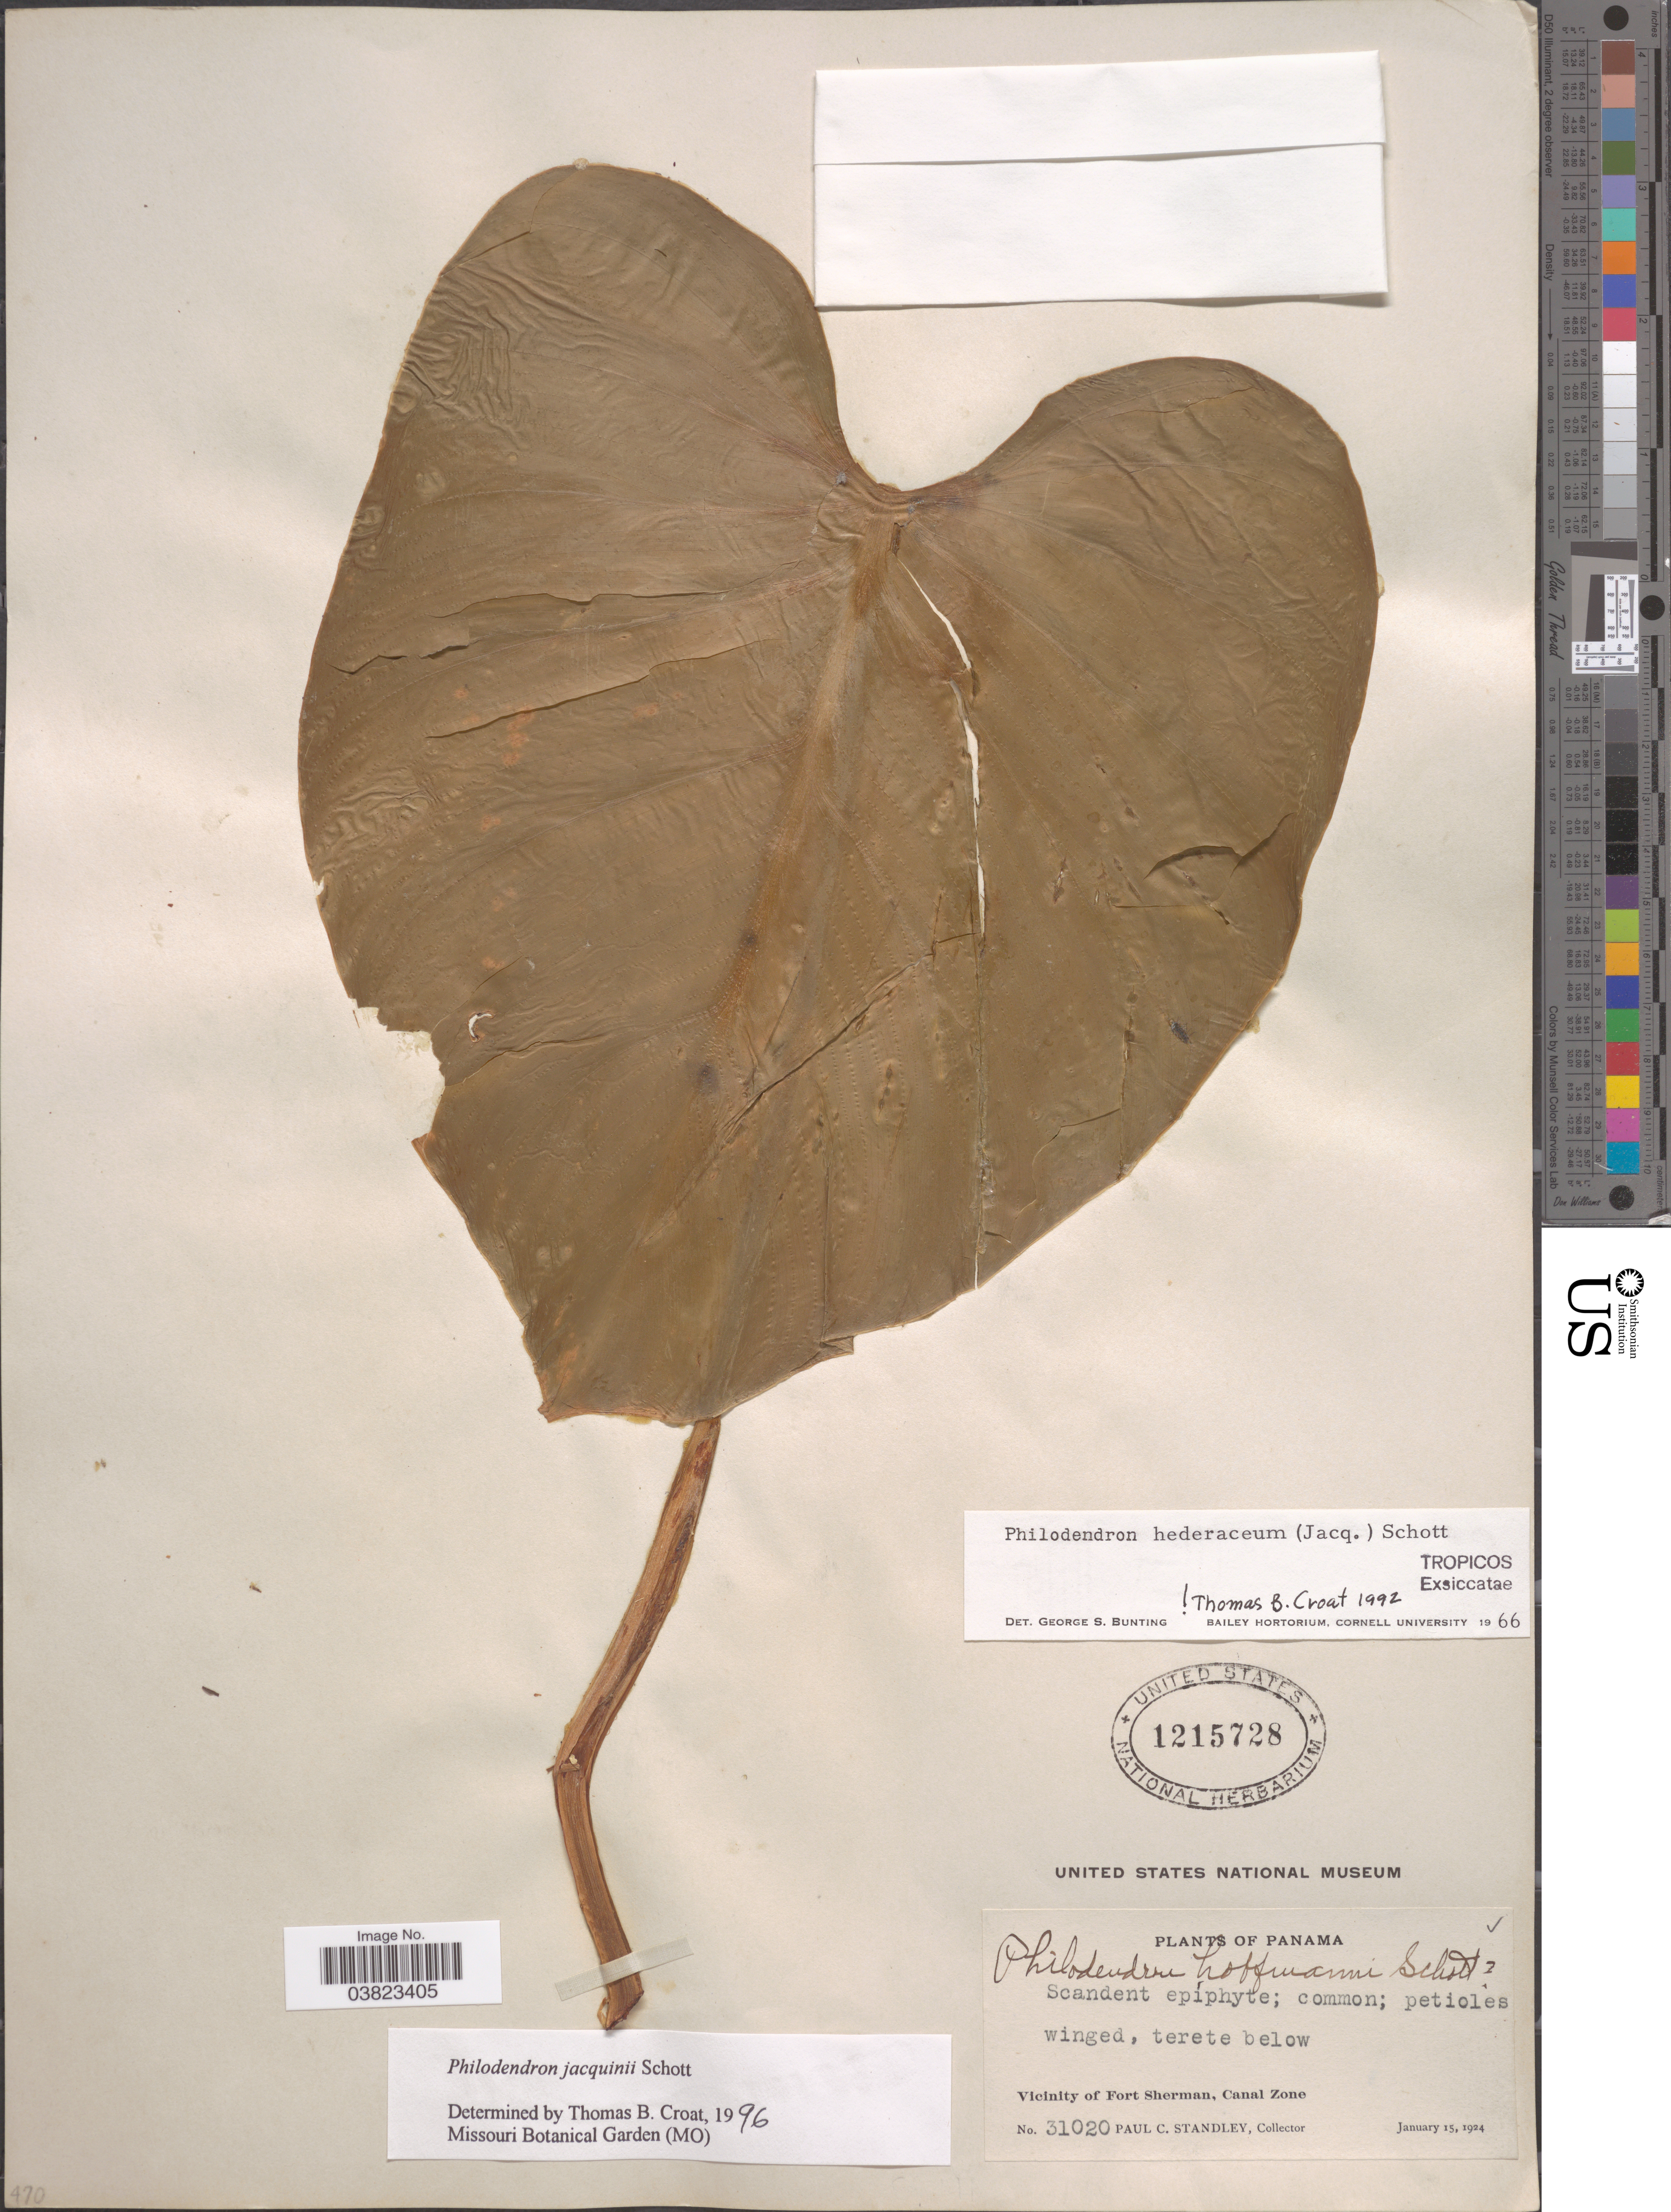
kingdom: Plantae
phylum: Tracheophyta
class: Liliopsida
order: Alismatales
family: Araceae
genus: Philodendron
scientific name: Philodendron jacquinii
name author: Schott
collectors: P. C. Standley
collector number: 31020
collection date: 1924-01-15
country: Panama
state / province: Colón / Panamá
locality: Vicinity of Fort Sherman, Canal Zone.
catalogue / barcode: US 1215728